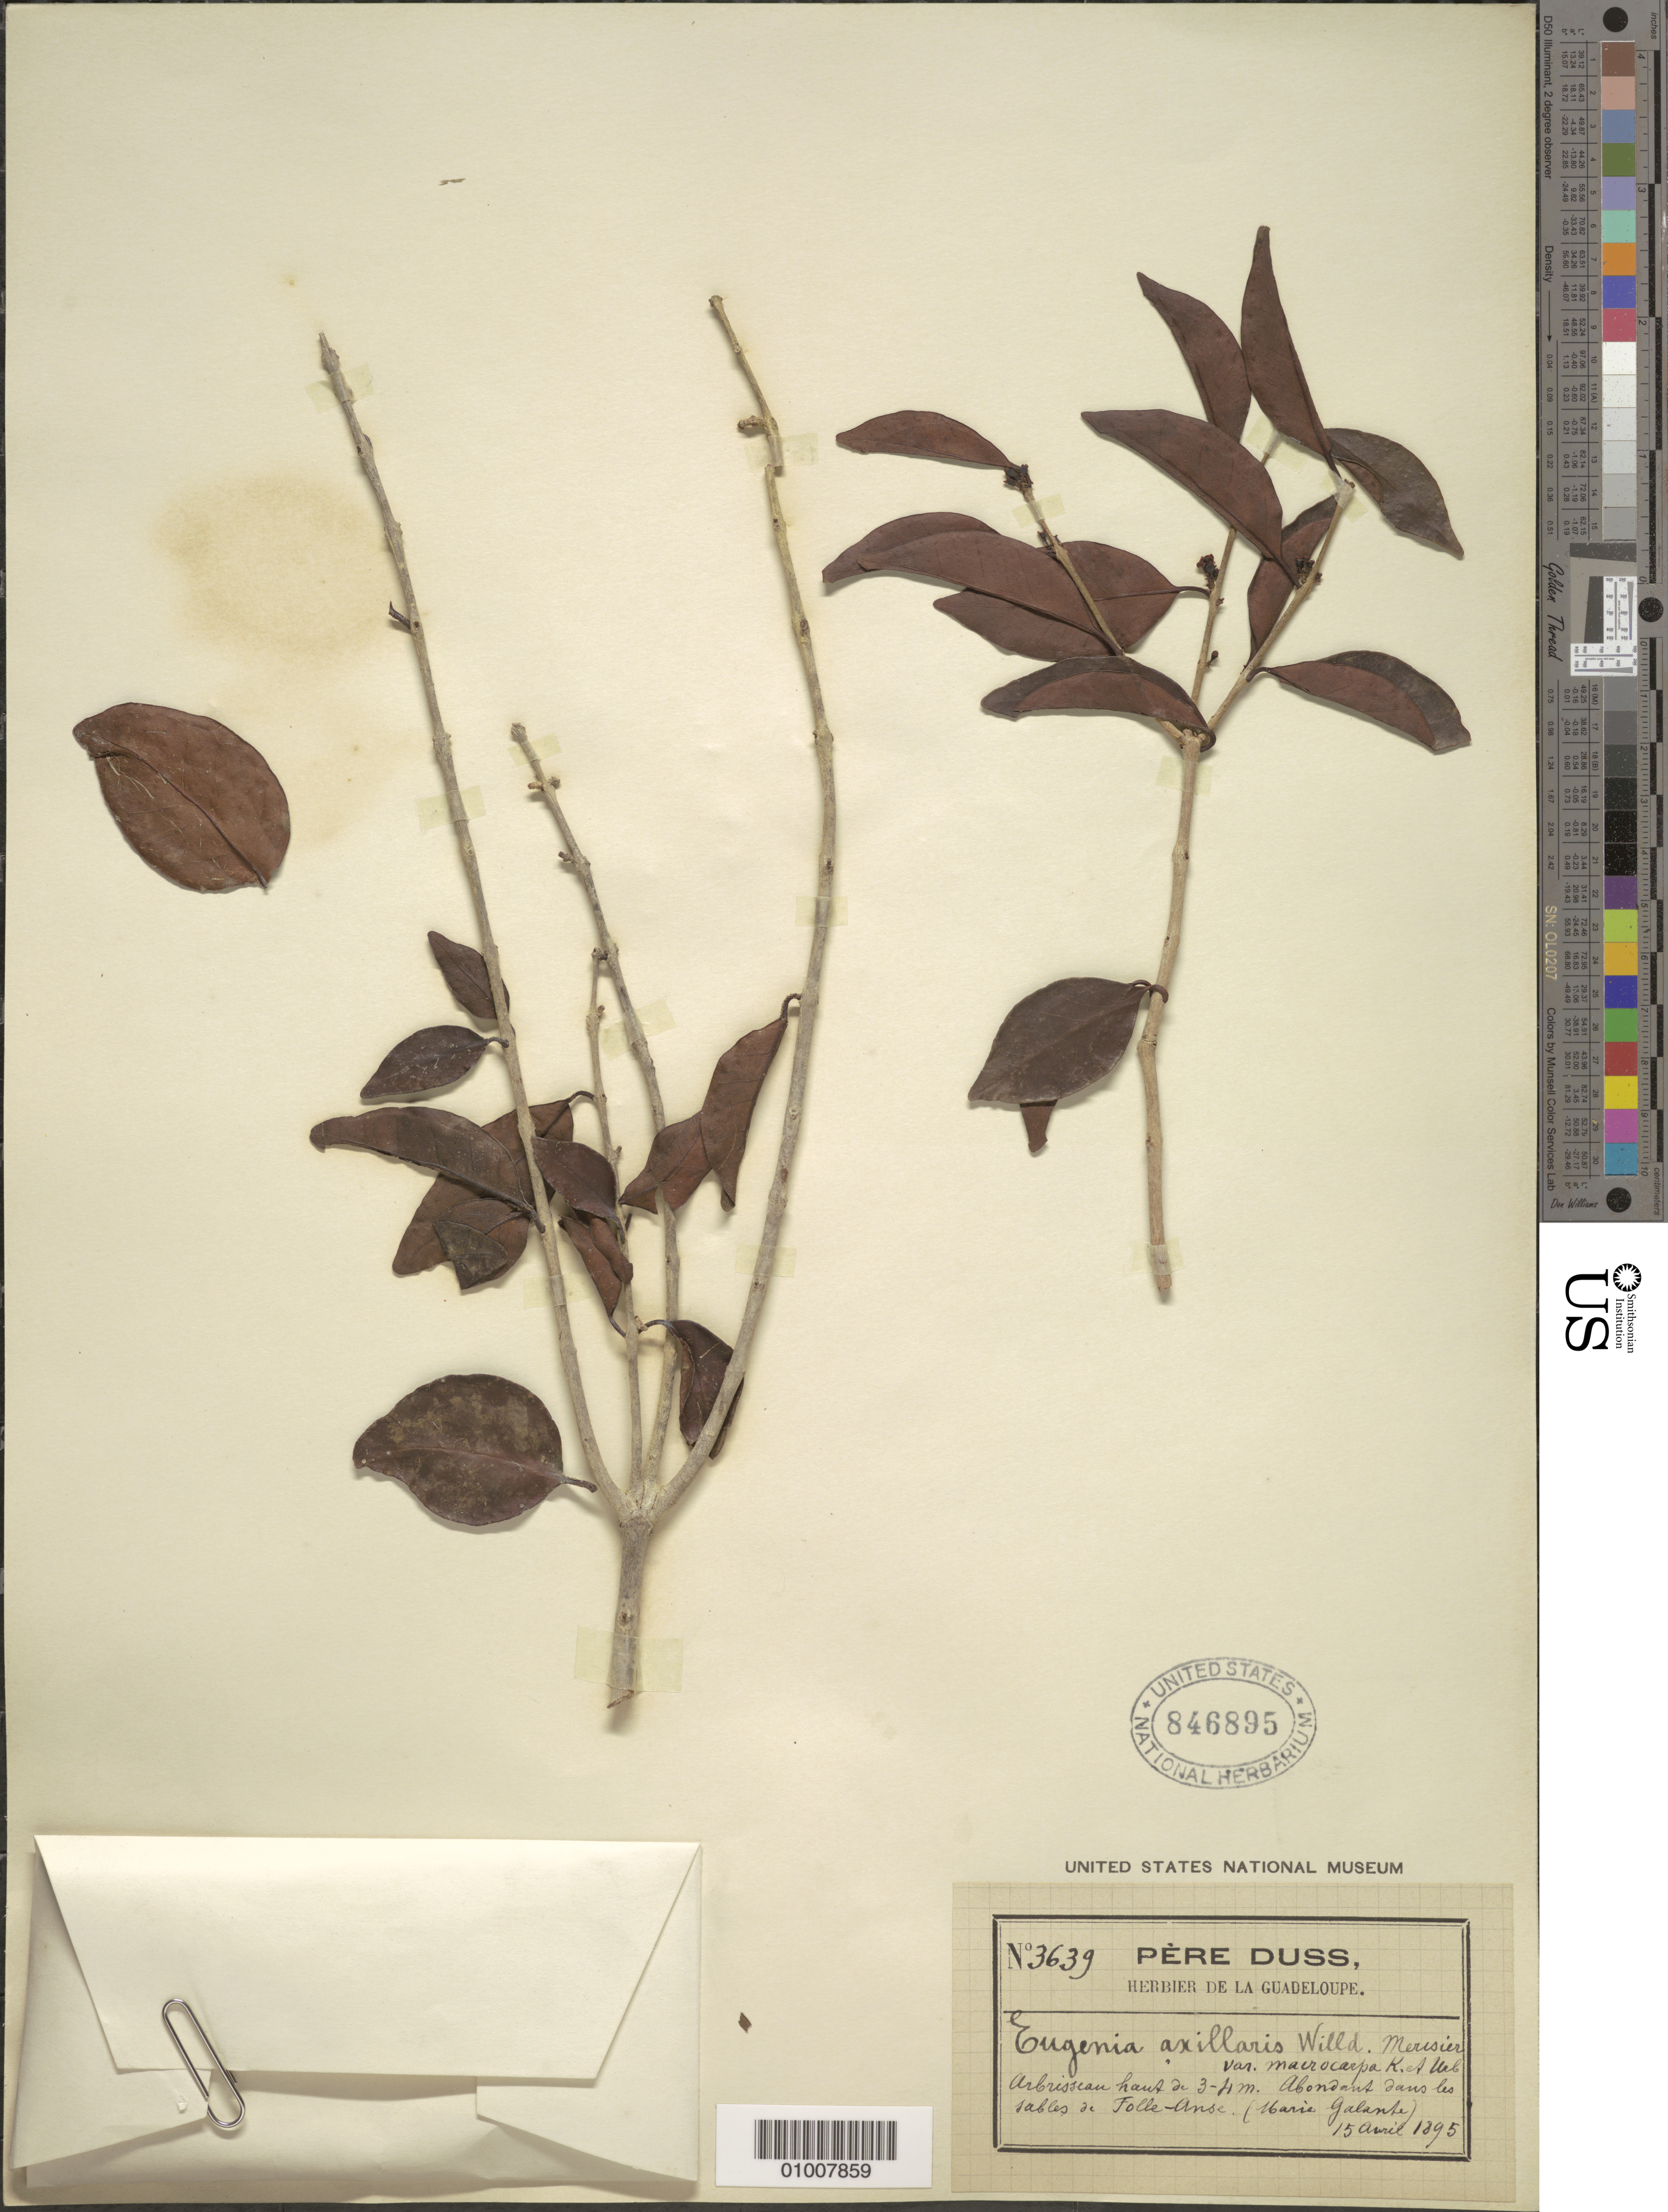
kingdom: Plantae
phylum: Tracheophyta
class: Magnoliopsida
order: Myrtales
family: Myrtaceae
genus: Eugenia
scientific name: Eugenia axillaris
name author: (Sw.) Willd.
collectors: Père Duss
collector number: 3639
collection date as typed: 15 Apr 1895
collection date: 1895-04-15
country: Guadeloupe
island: Marie Galante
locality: Folle-Anse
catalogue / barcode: US 846895